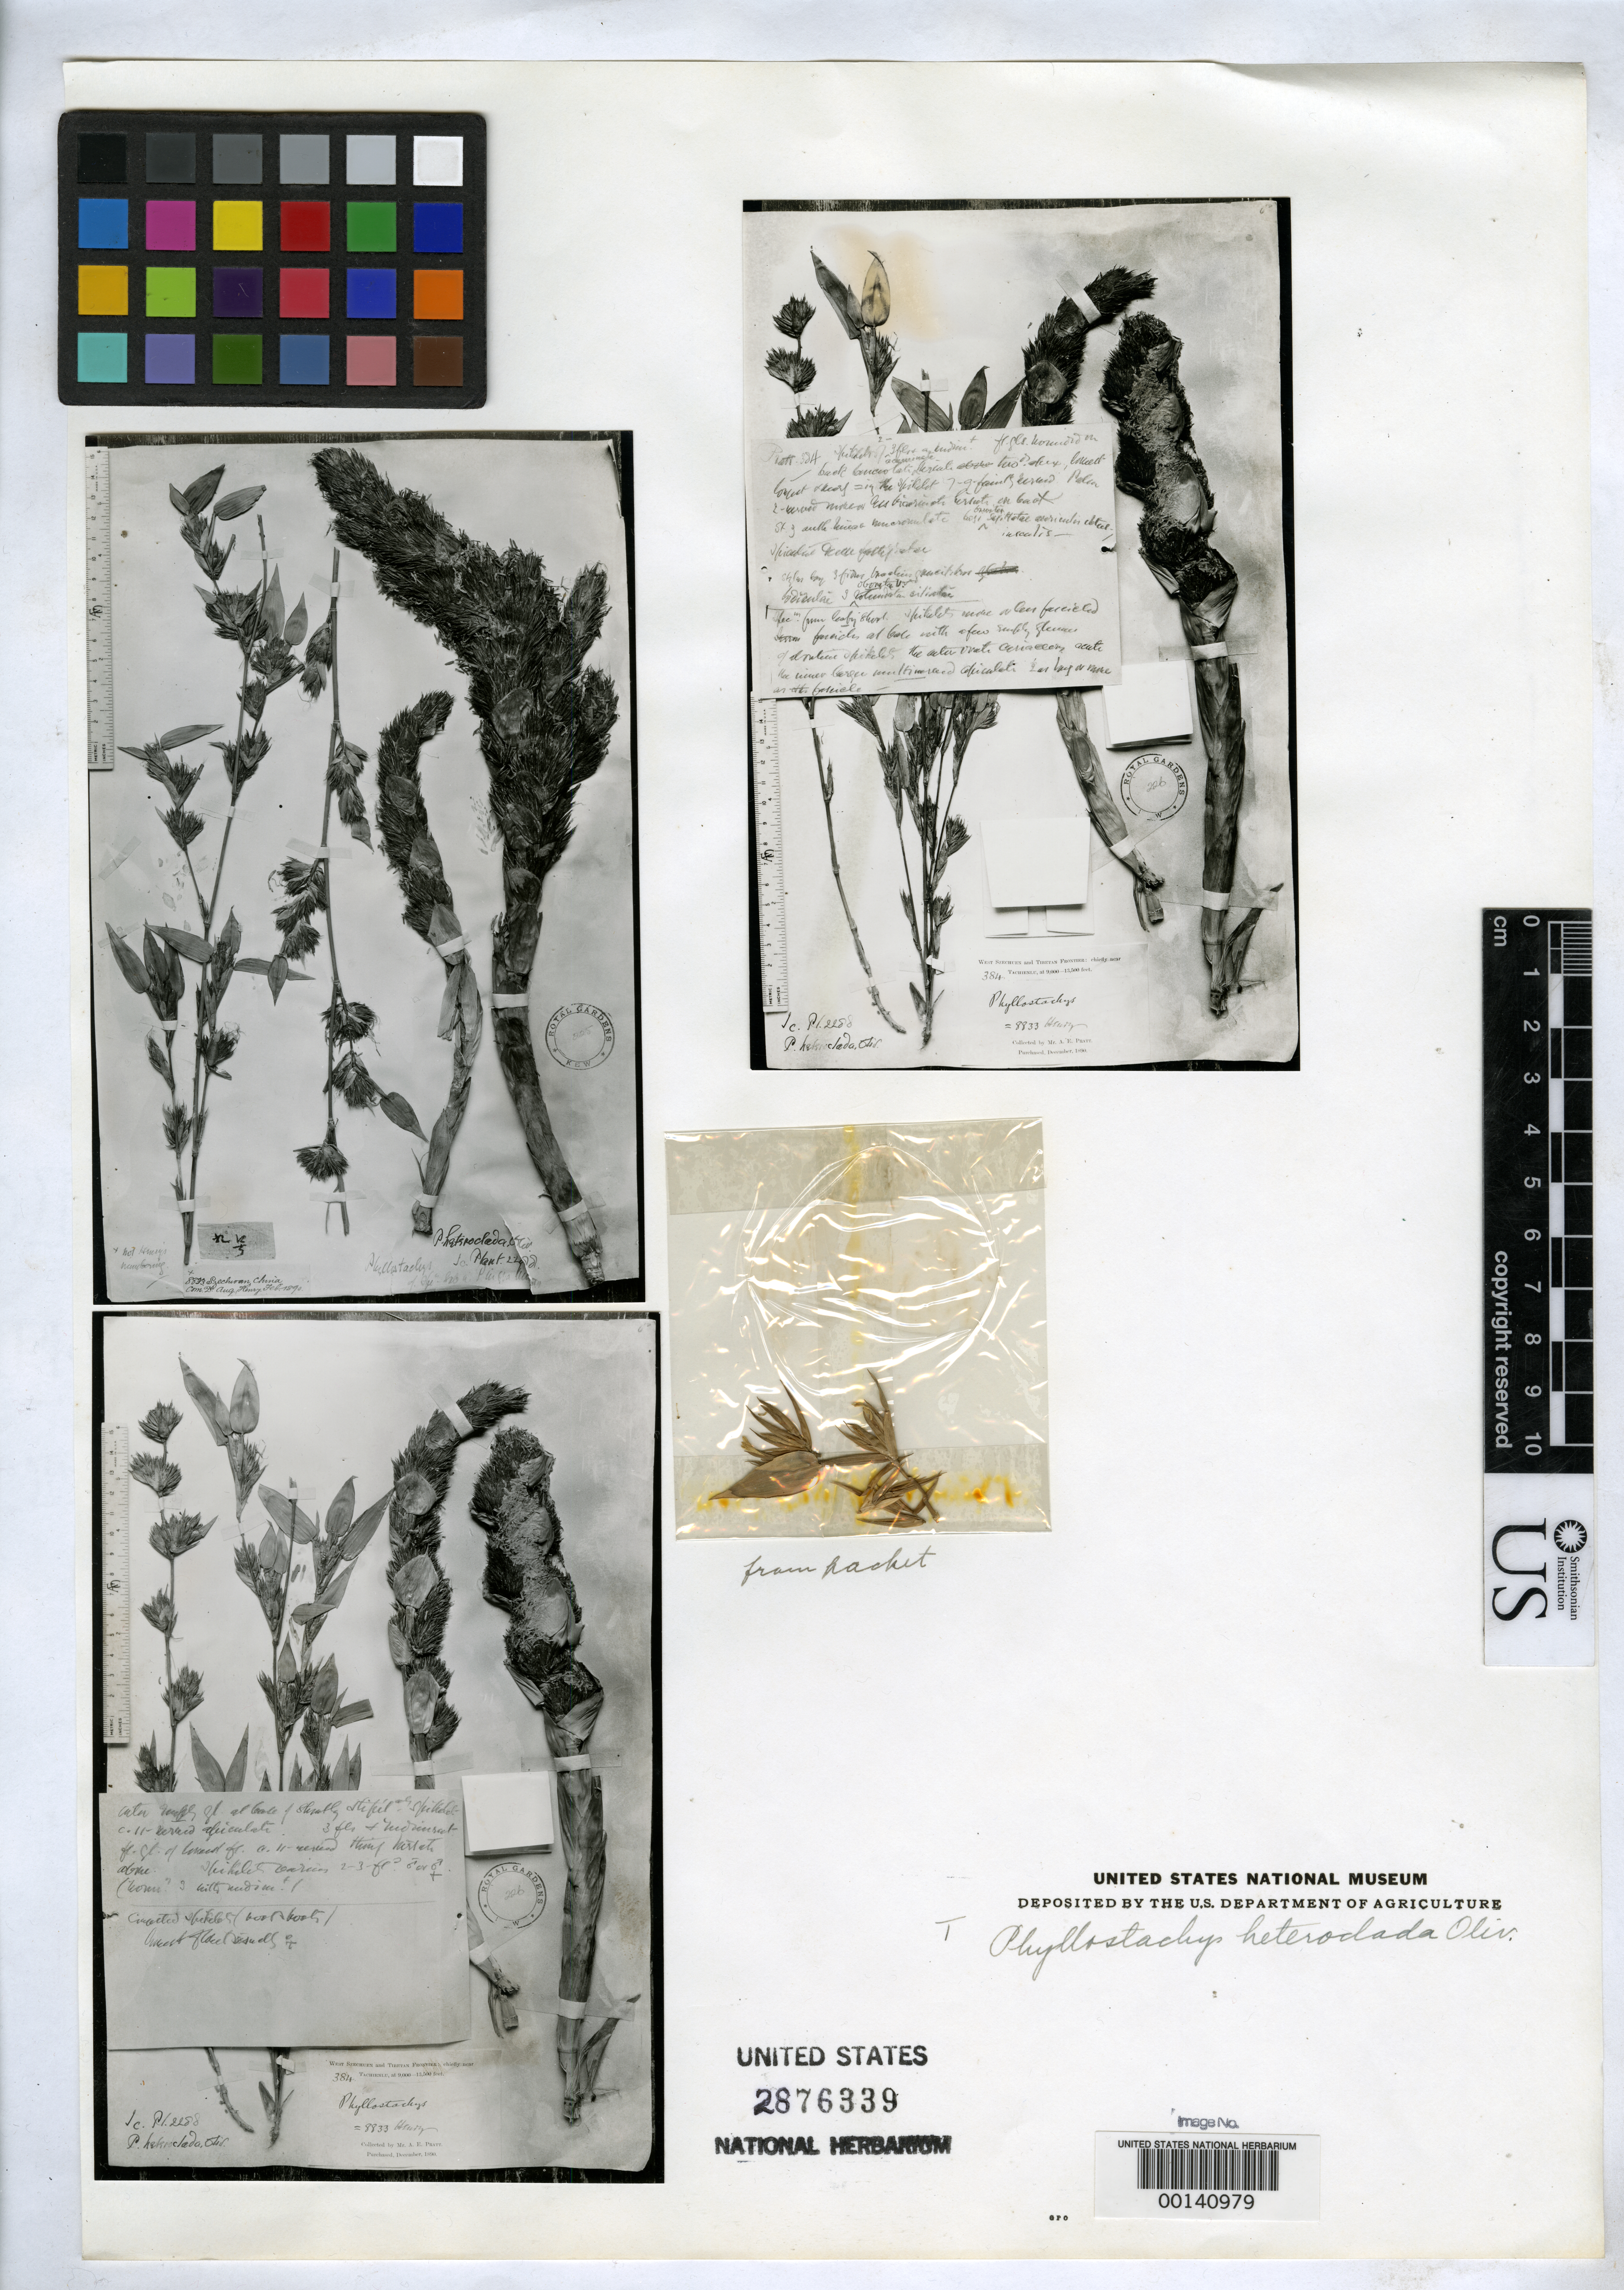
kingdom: Plantae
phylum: Tracheophyta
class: Liliopsida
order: Poales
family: Poaceae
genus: Phyllostachys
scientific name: Phyllostachys heteroclada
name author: Oliv.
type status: Type Material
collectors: A. Pratt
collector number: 384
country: China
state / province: Sichuan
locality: Near Tachienlu.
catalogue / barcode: US 2876339